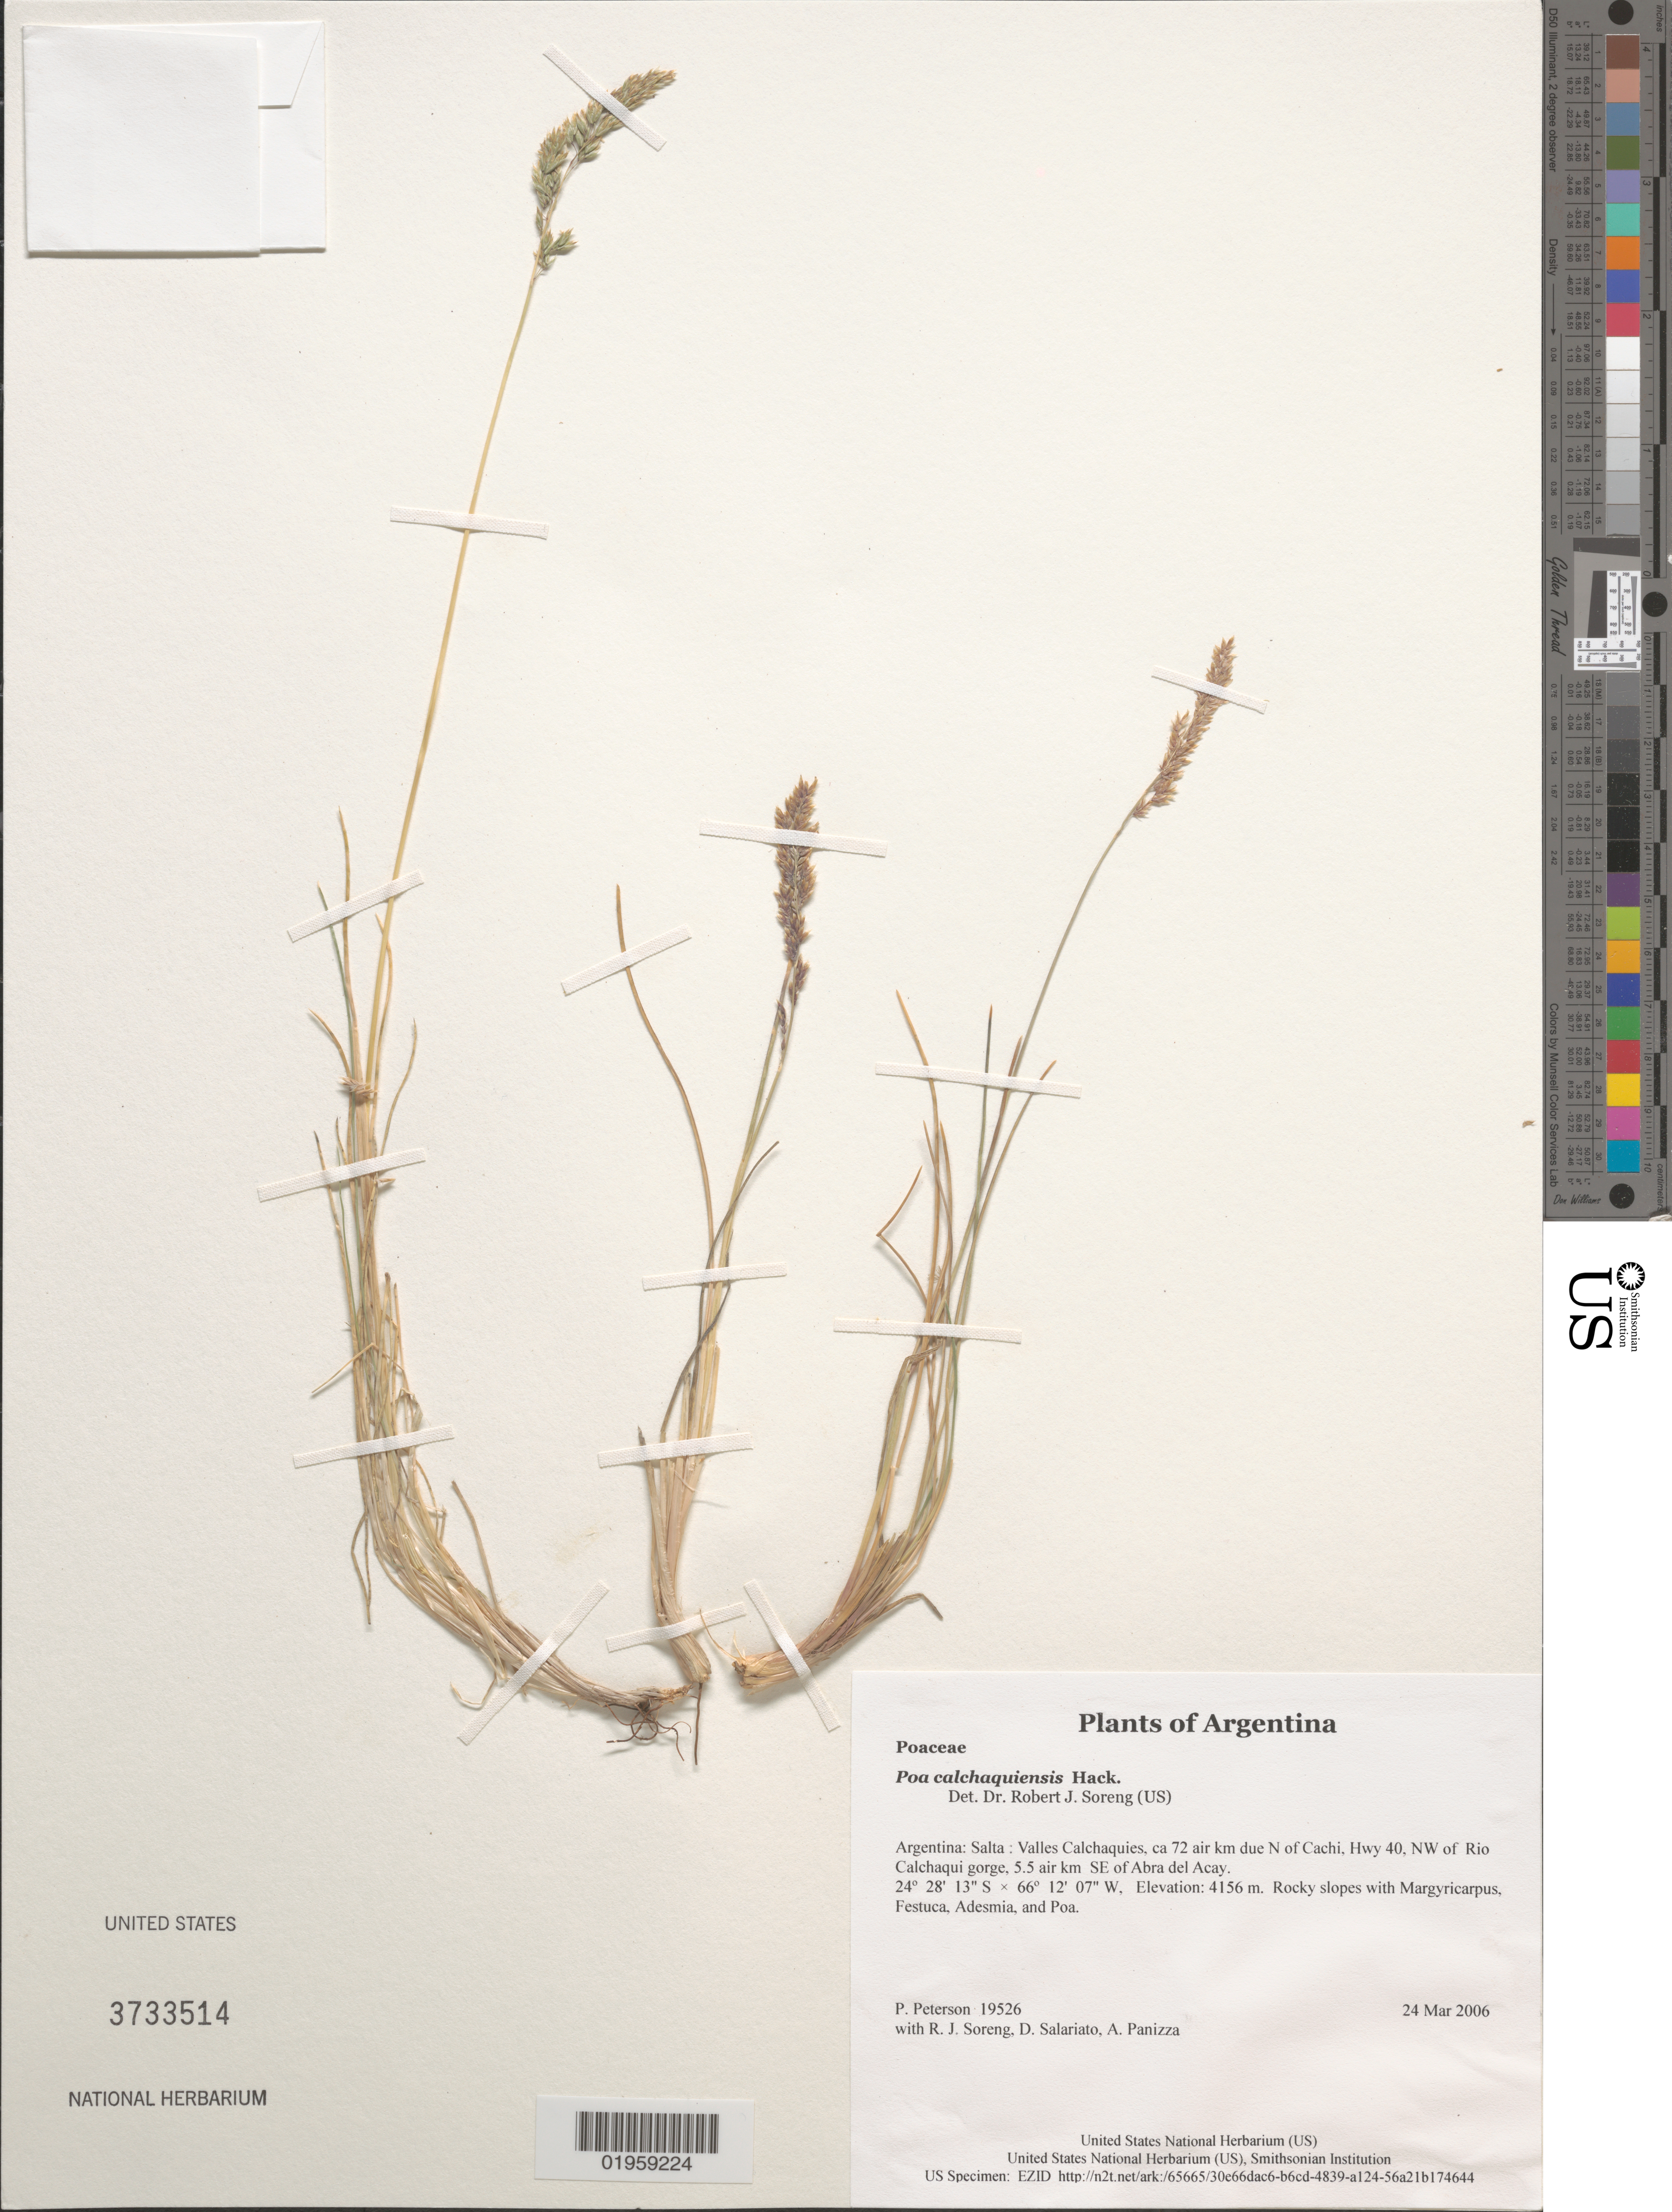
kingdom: Plantae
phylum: Tracheophyta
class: Liliopsida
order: Poales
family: Poaceae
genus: Poa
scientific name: Poa calchaquiensis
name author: Hack.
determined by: Soreng, Robert J., Research Associate (BOT), Smithsonian Institution - National Museum of Natural History (UNITED STATES)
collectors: P. M. Peterson, R. J. Soreng, D. Salariato & A. Panizza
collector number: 19526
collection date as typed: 24 Mar 2006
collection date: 2006-03-24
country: Argentina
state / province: Salta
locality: Valles Calchaquies, ca 72 air km due N of Cachi, Hwy 40, NW of Rio Calchaqui gorge, 5.5 air km SE of Abra del Acay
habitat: Rocky slopes with Margyricarpus, Festuca, Adesmia, and Poa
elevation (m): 4156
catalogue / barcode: US 3733514